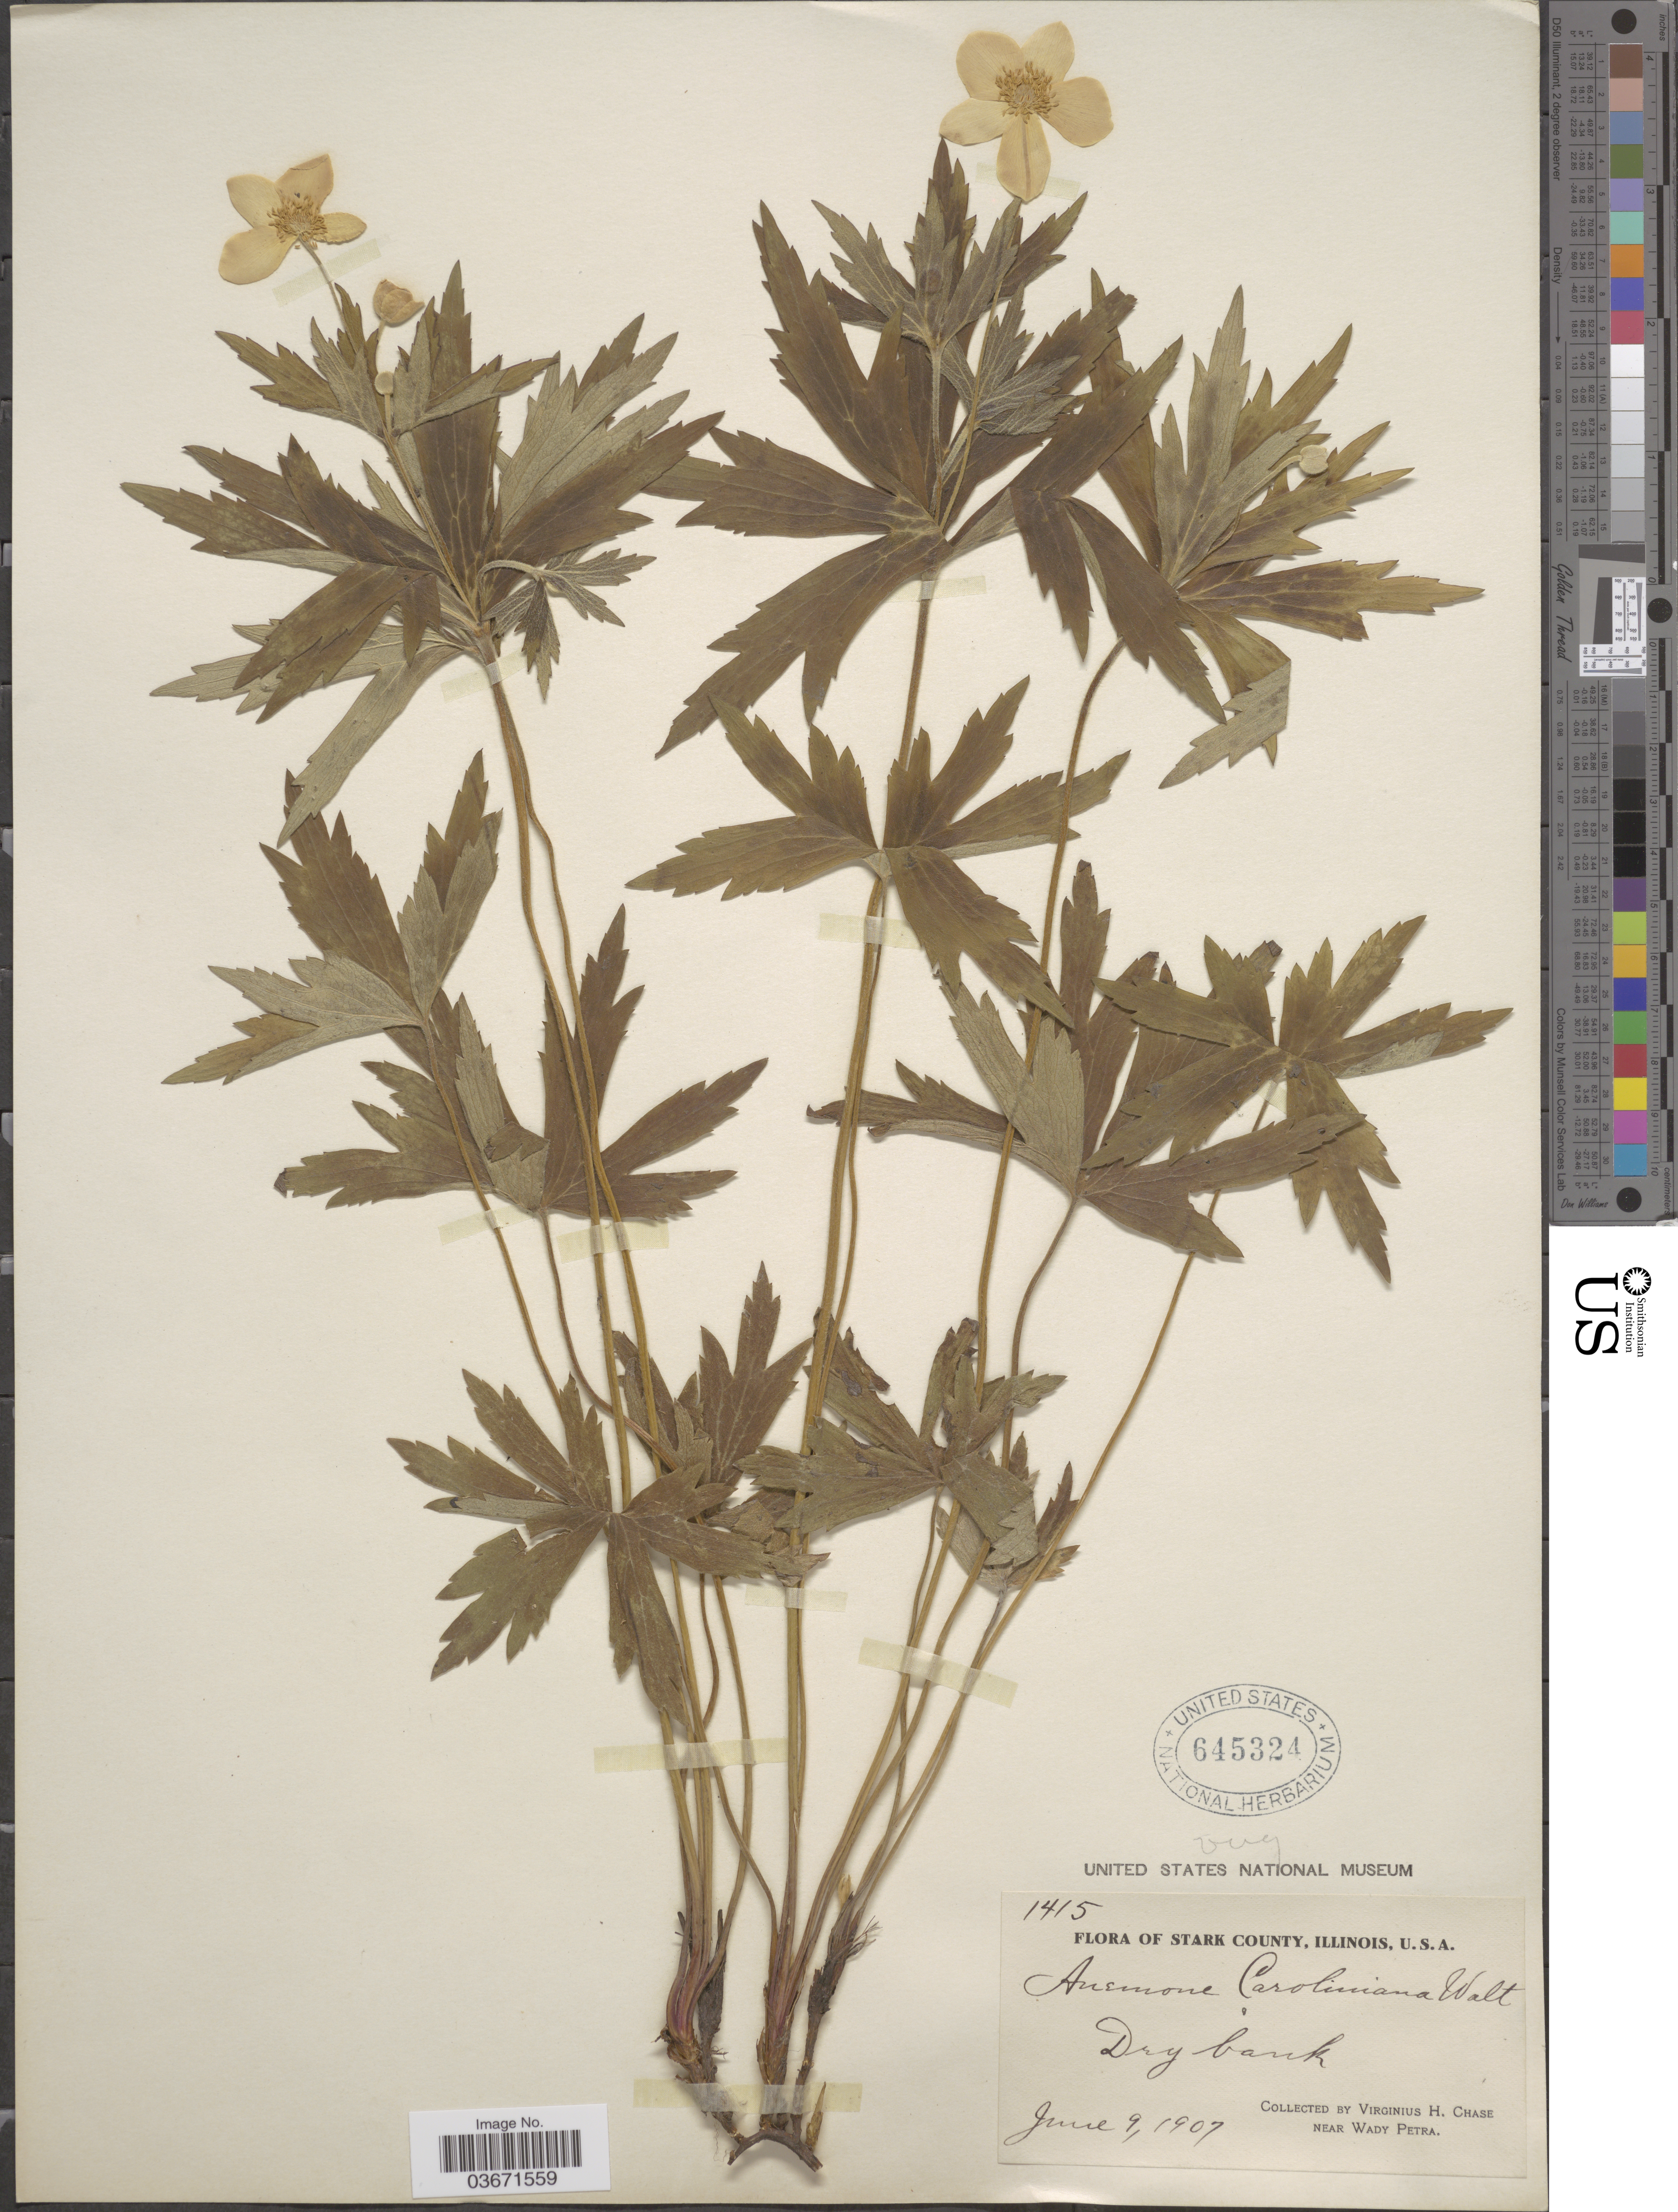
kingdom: Plantae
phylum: Tracheophyta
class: Magnoliopsida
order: Ranunculales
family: Ranunculaceae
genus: Anemone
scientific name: Anemone canadensis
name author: L.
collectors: V. H. Chase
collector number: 1415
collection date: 1907-06-09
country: United States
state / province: Illinois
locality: Stark County. Near Wady Petra.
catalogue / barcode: US 645324